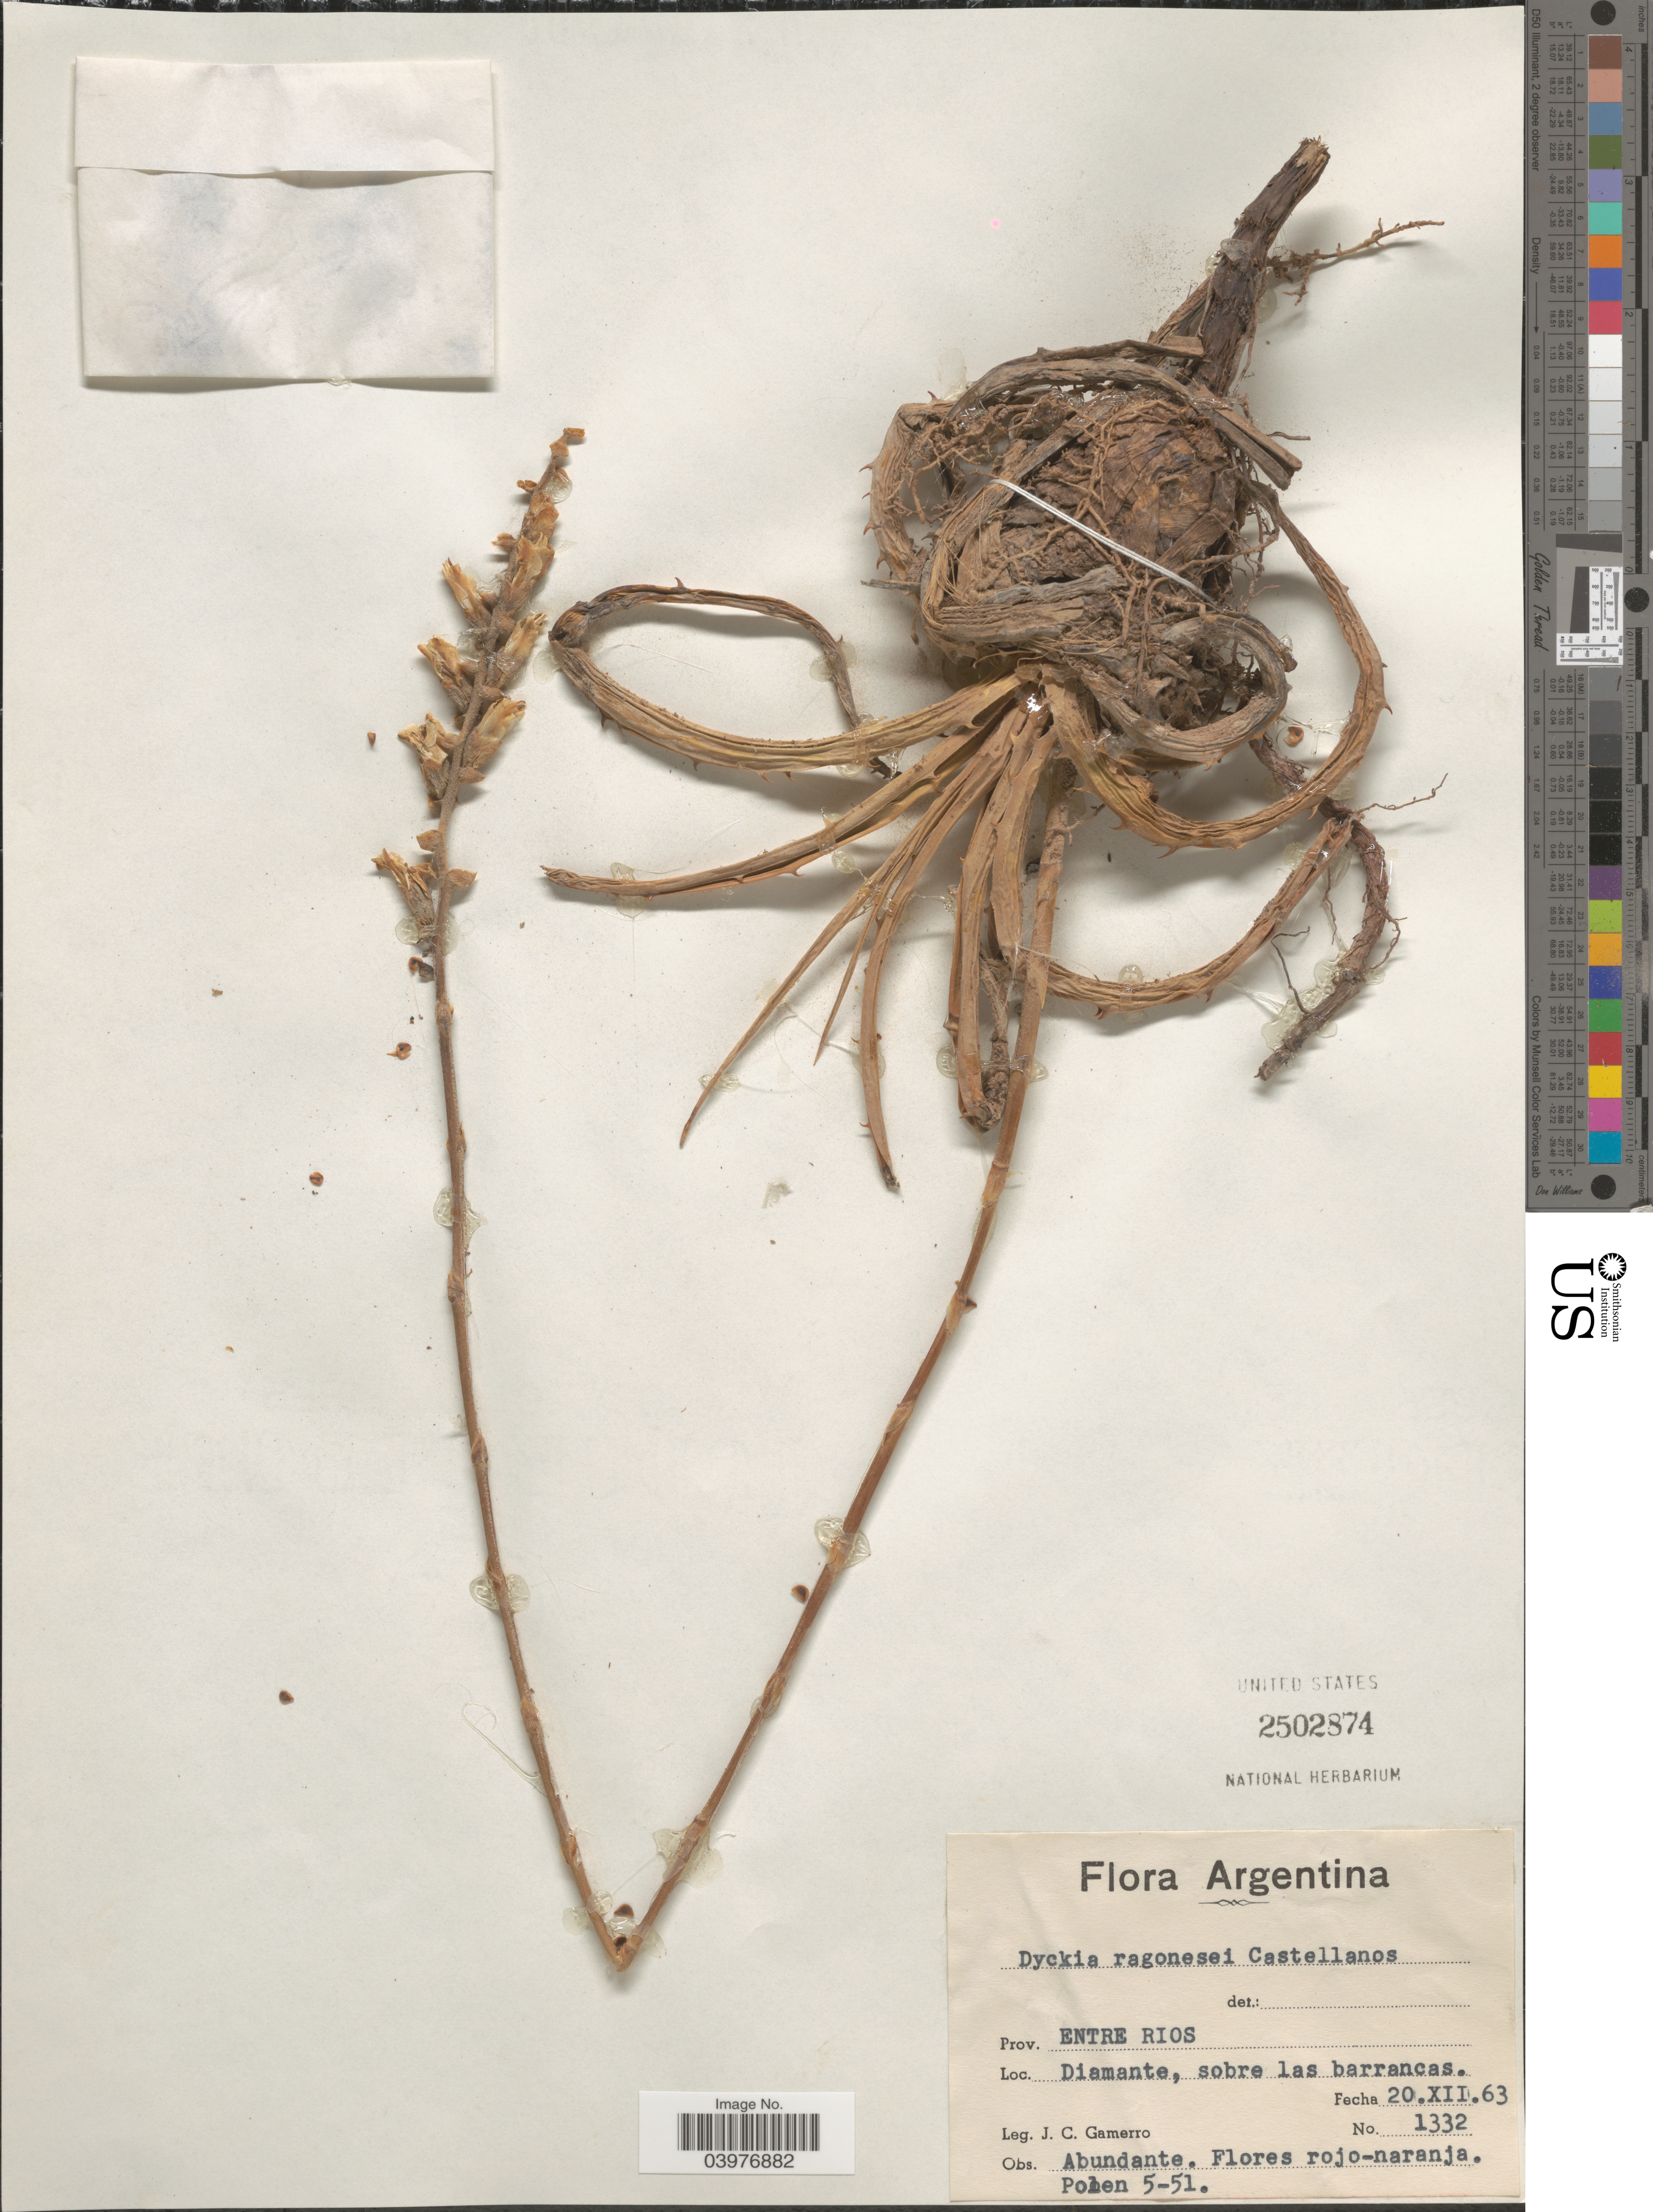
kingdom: Plantae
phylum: Tracheophyta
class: Liliopsida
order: Poales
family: Bromeliaceae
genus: Dyckia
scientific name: Dyckia velascana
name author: Mez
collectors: J. Gamerro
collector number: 1332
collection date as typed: Transcribed d/m/y: 20/12/63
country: Argentina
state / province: Entre Rios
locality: Diamante, sobre las barrancas.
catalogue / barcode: US 2502874